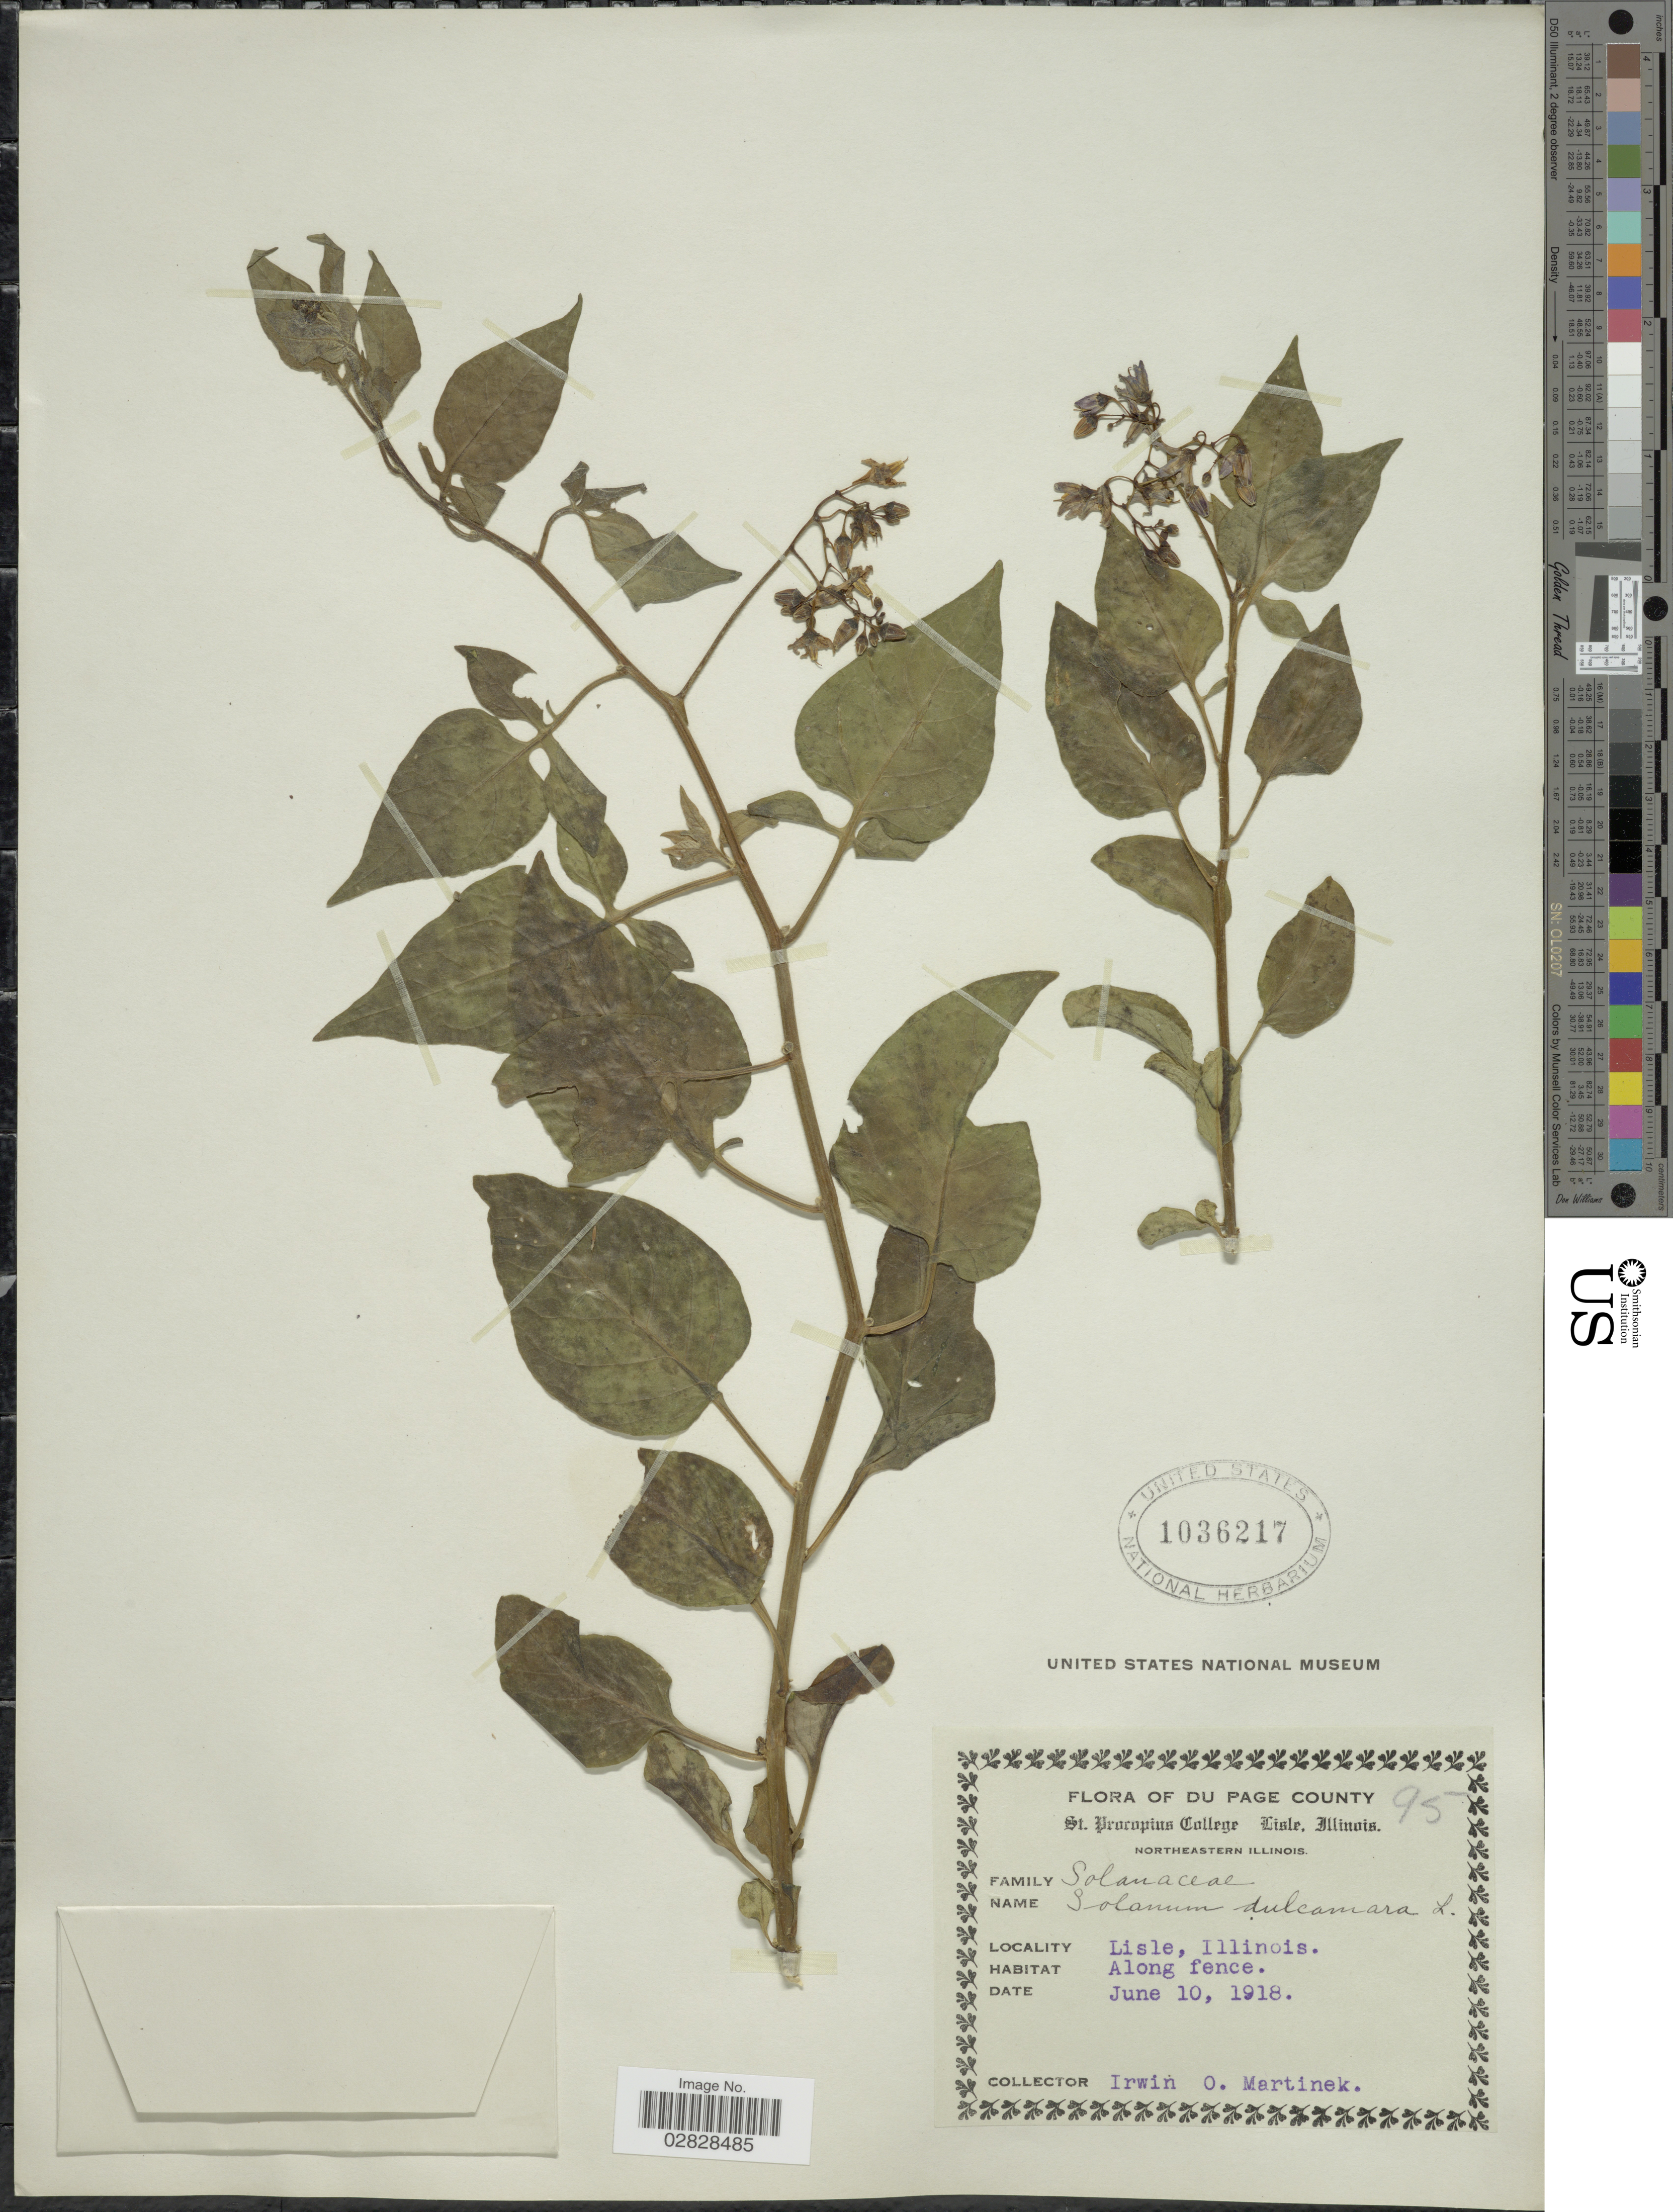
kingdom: Plantae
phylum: Tracheophyta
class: Magnoliopsida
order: Solanales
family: Solanaceae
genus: Solanum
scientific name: Solanum dulcamara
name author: L.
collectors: I. Martinek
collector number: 95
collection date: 1918-06-10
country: United States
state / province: Illinois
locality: Lisle. Along fence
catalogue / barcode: US 1036217